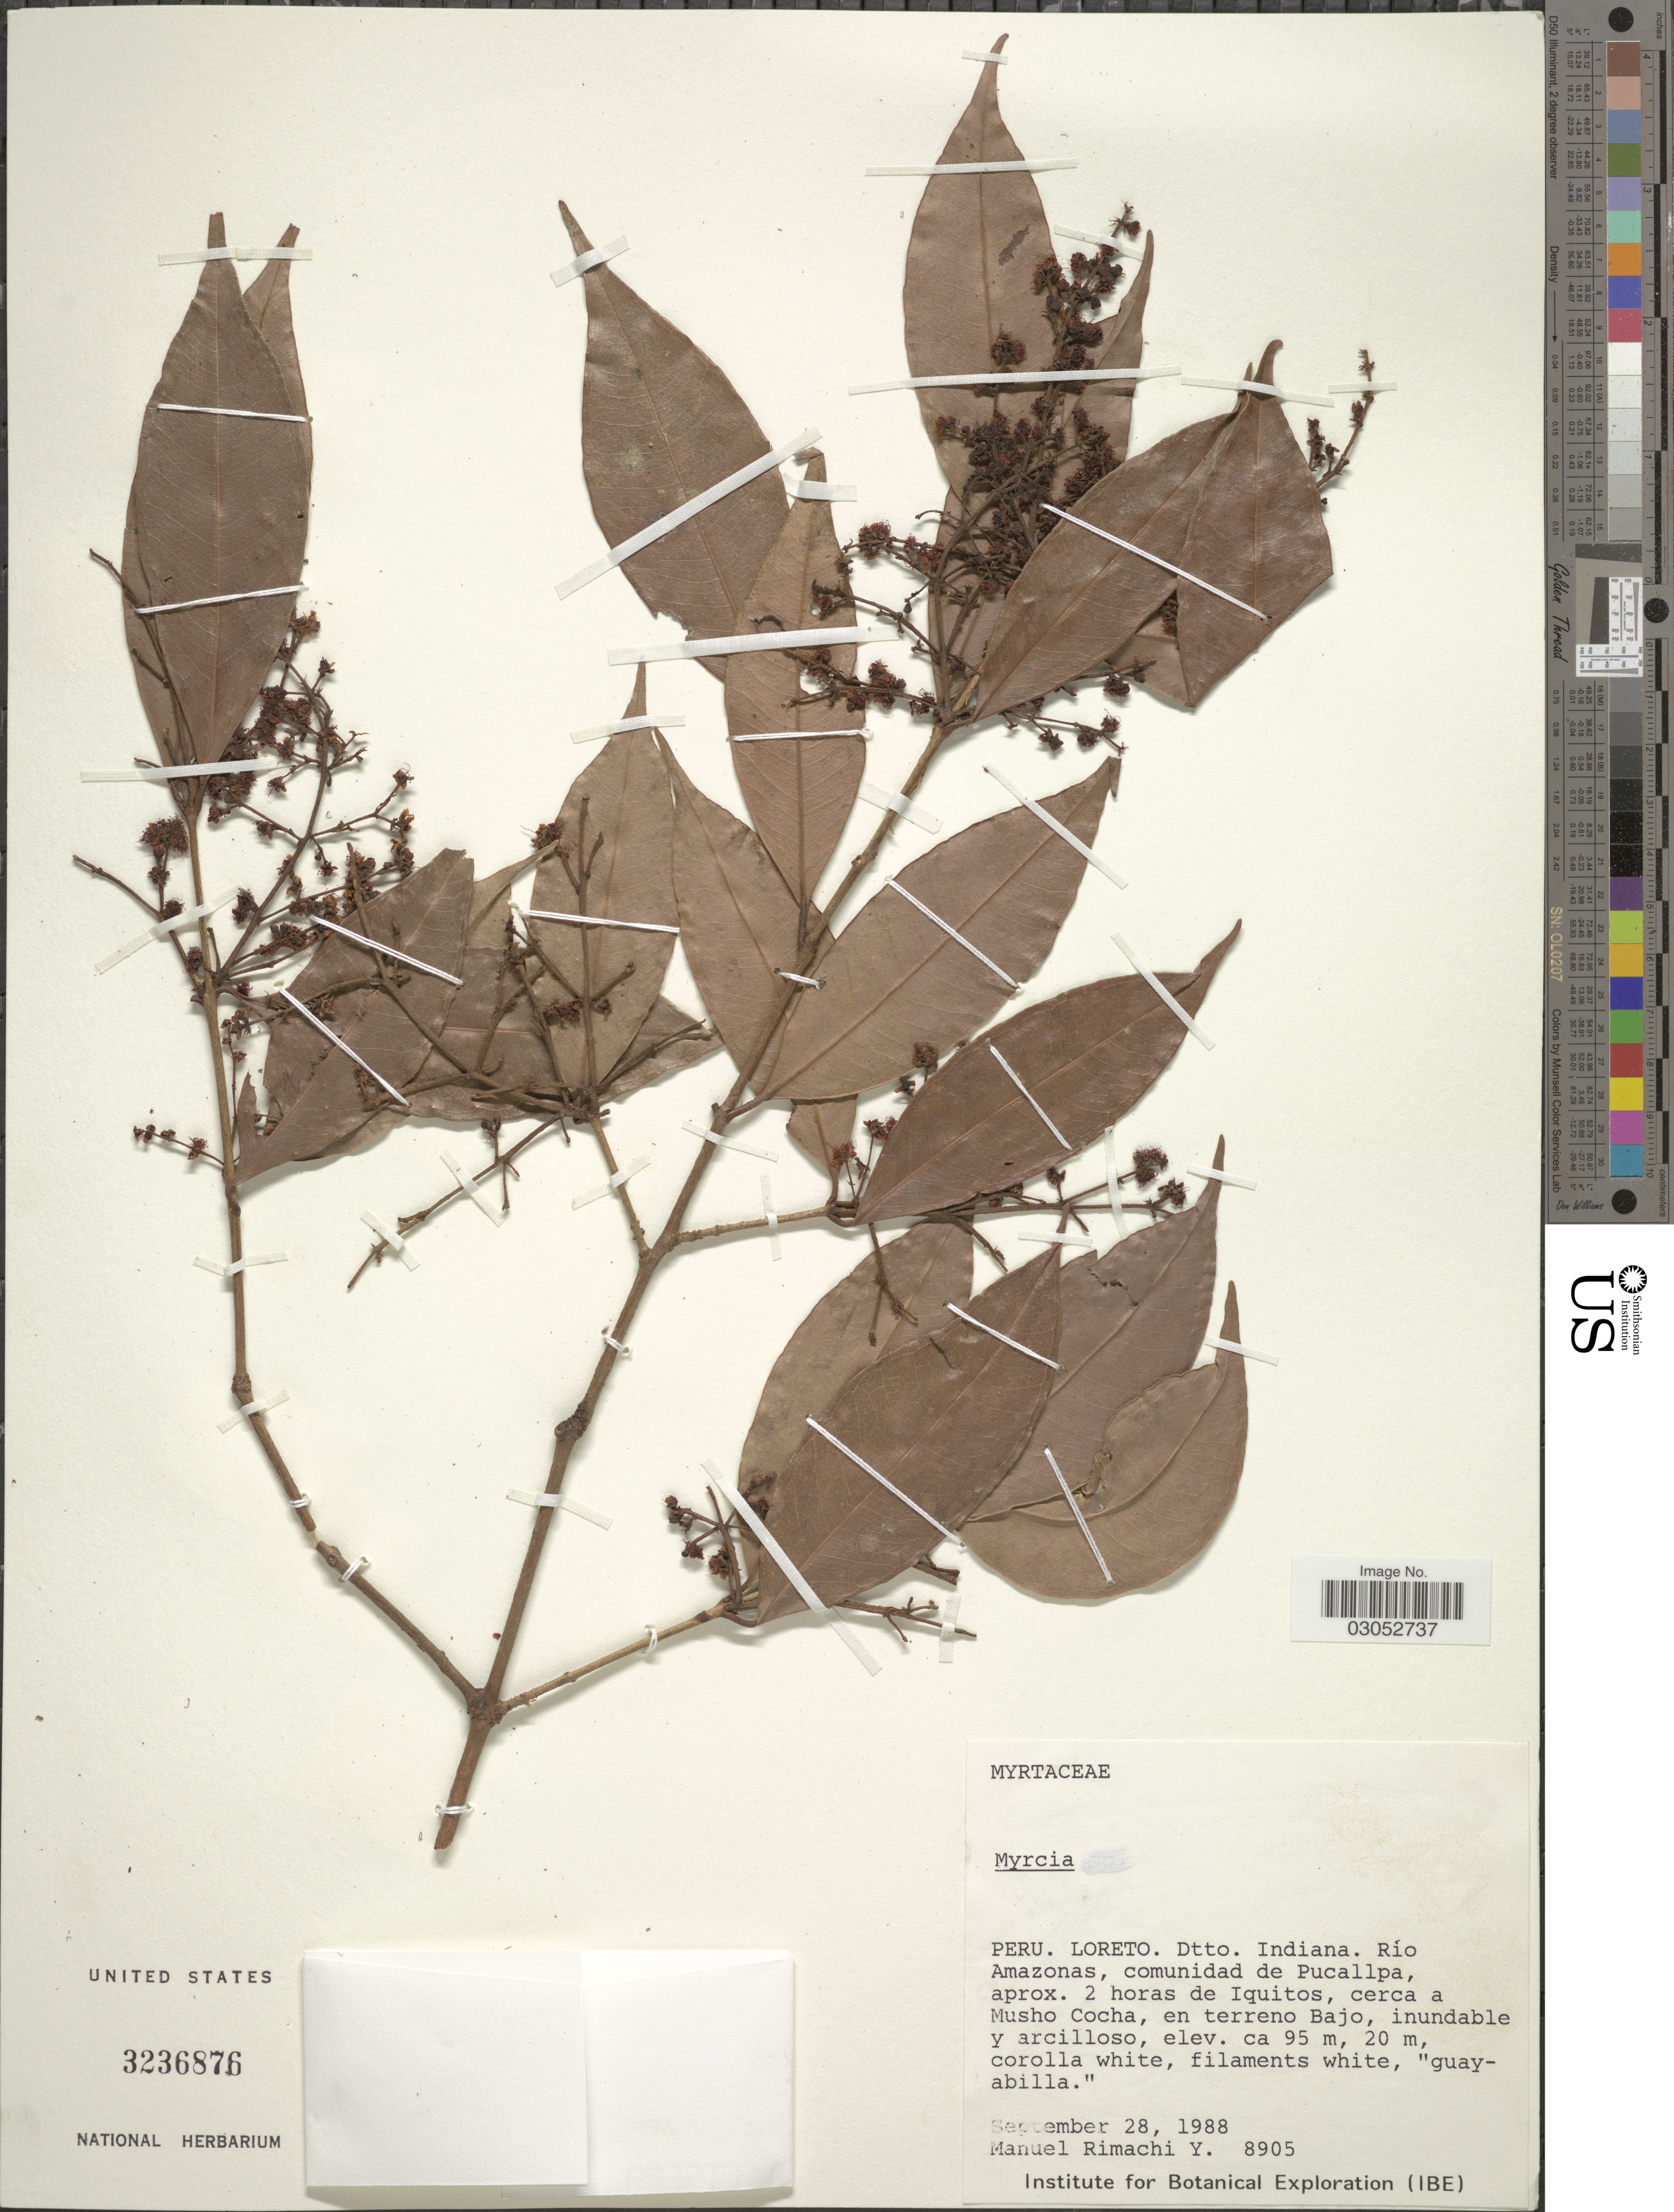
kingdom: Plantae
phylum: Tracheophyta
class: Magnoliopsida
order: Myrtales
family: Myrtaceae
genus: Myrcia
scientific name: Myrcia sp.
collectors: M. Rimachi Y.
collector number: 8905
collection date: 1988-09-28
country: Peru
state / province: Loreto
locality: Dtto. Indiana. Río Amazonas, comunidad de Pucallpa, aprox. 2 horas de Iquitos, cerca a Musho Cocha, en terreno Bajo.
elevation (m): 95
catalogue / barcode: US 3236876